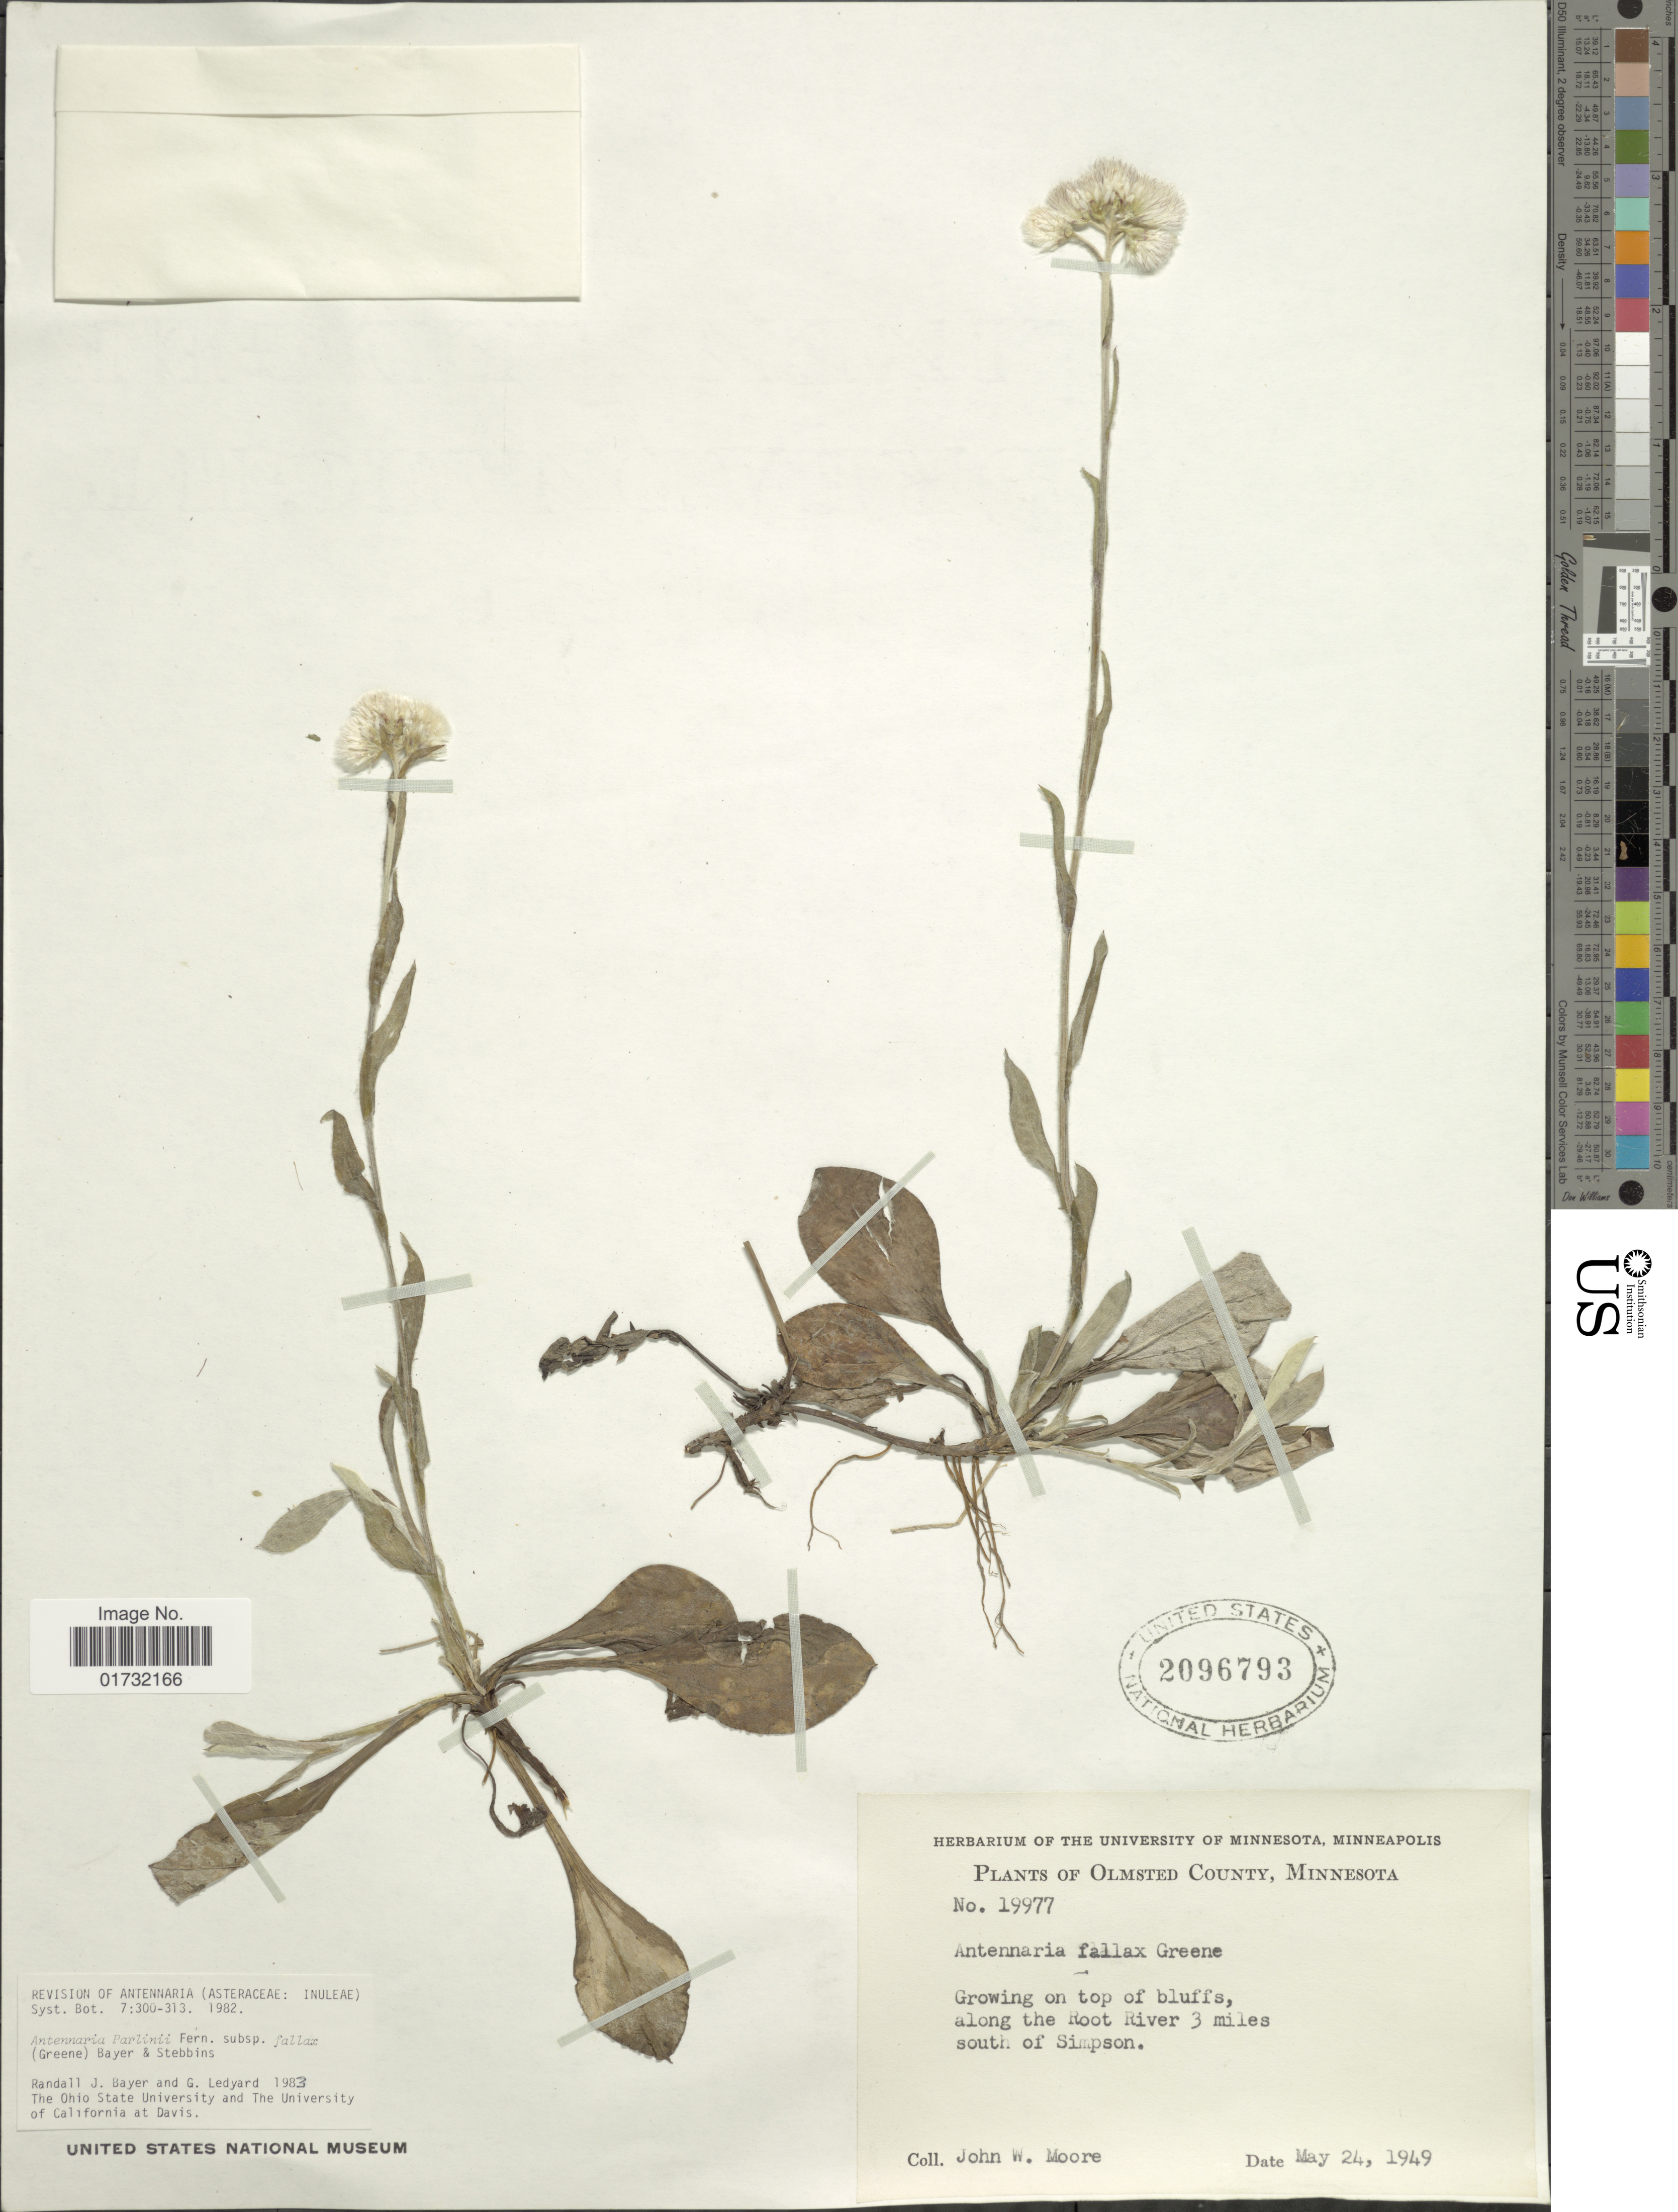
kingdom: Plantae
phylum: Tracheophyta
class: Magnoliopsida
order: Asterales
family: Asteraceae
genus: Antennaria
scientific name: Antennaria parlinii subsp. fallax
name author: (Greene) R.J. Bayer & Stebbins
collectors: J. A. Moore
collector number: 19977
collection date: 1949-05-24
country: United States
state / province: Minnesota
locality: Olmsted County. along the Root River 3 miles south of Simpson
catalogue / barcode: US 2096793